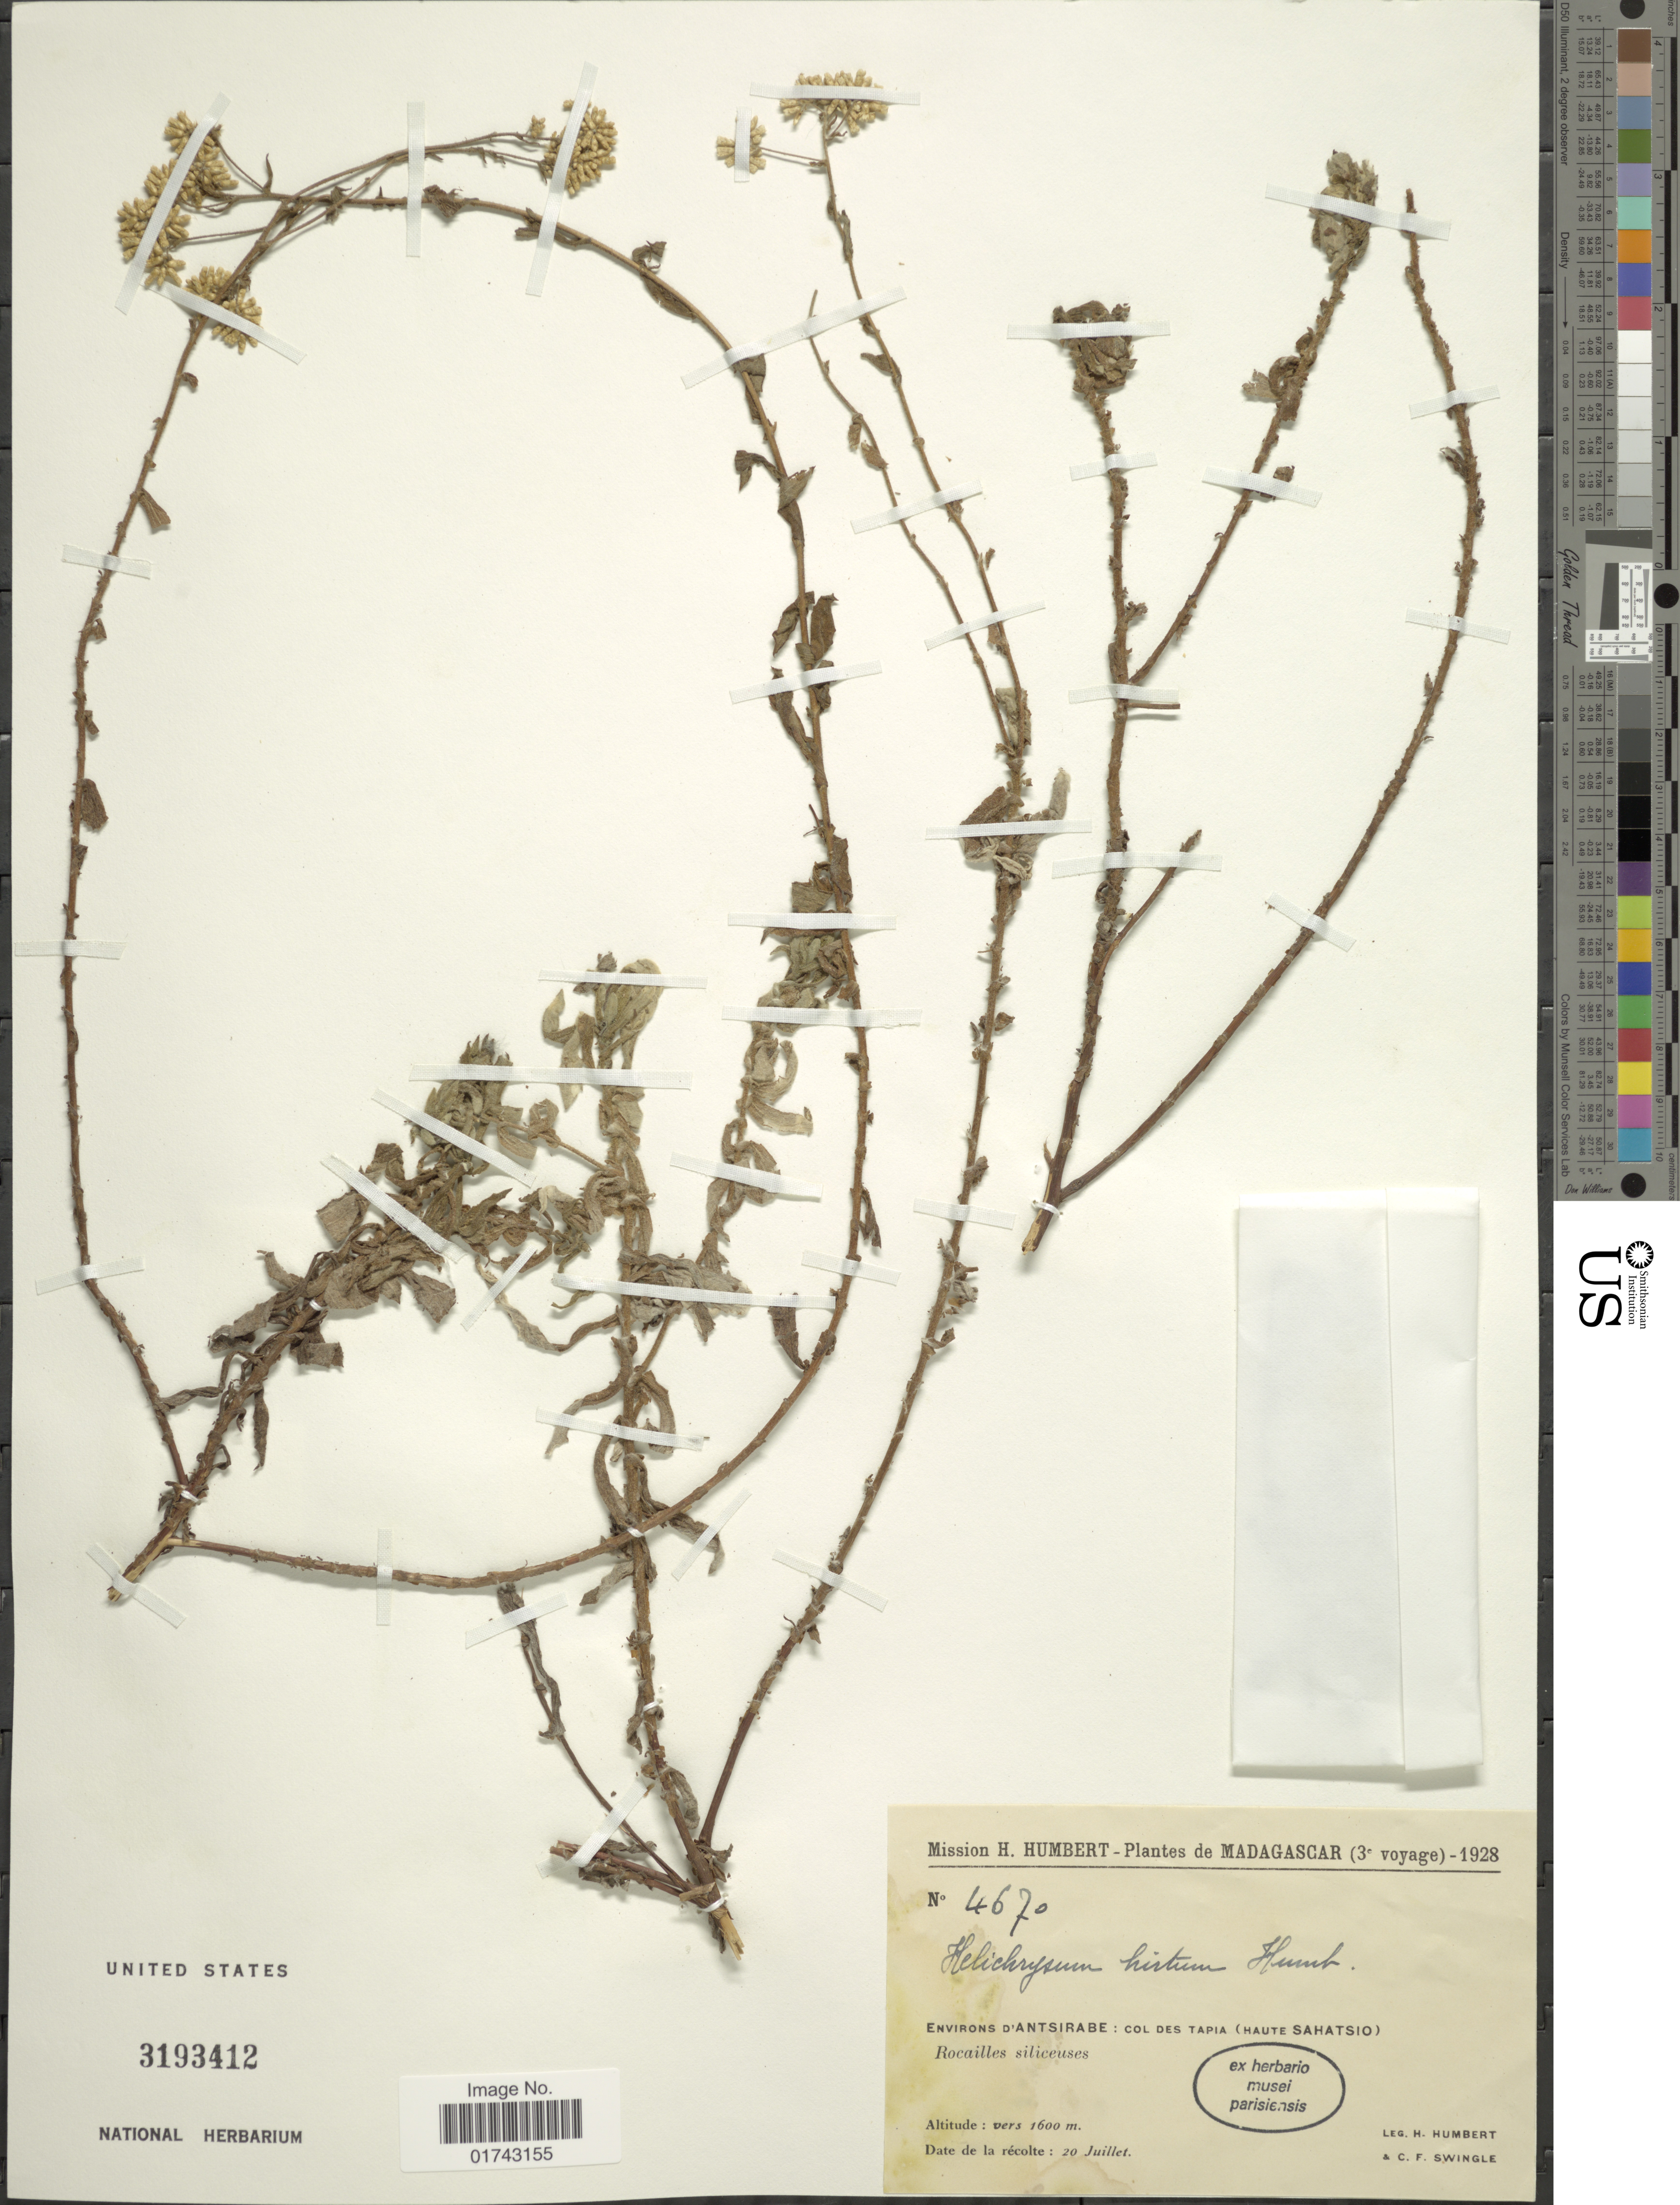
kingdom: Plantae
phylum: Tracheophyta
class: Magnoliopsida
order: Asterales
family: Asteraceae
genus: Helichrysum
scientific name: Helichrysum hirtum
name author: Humbert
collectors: H. Humbert & C. Swingle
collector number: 4670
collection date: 1928-07-20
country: Madagascar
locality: Environs D' Anrsirabe: Col des Tapia (Haute Sahatsio)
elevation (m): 1600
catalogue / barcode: US 3193412